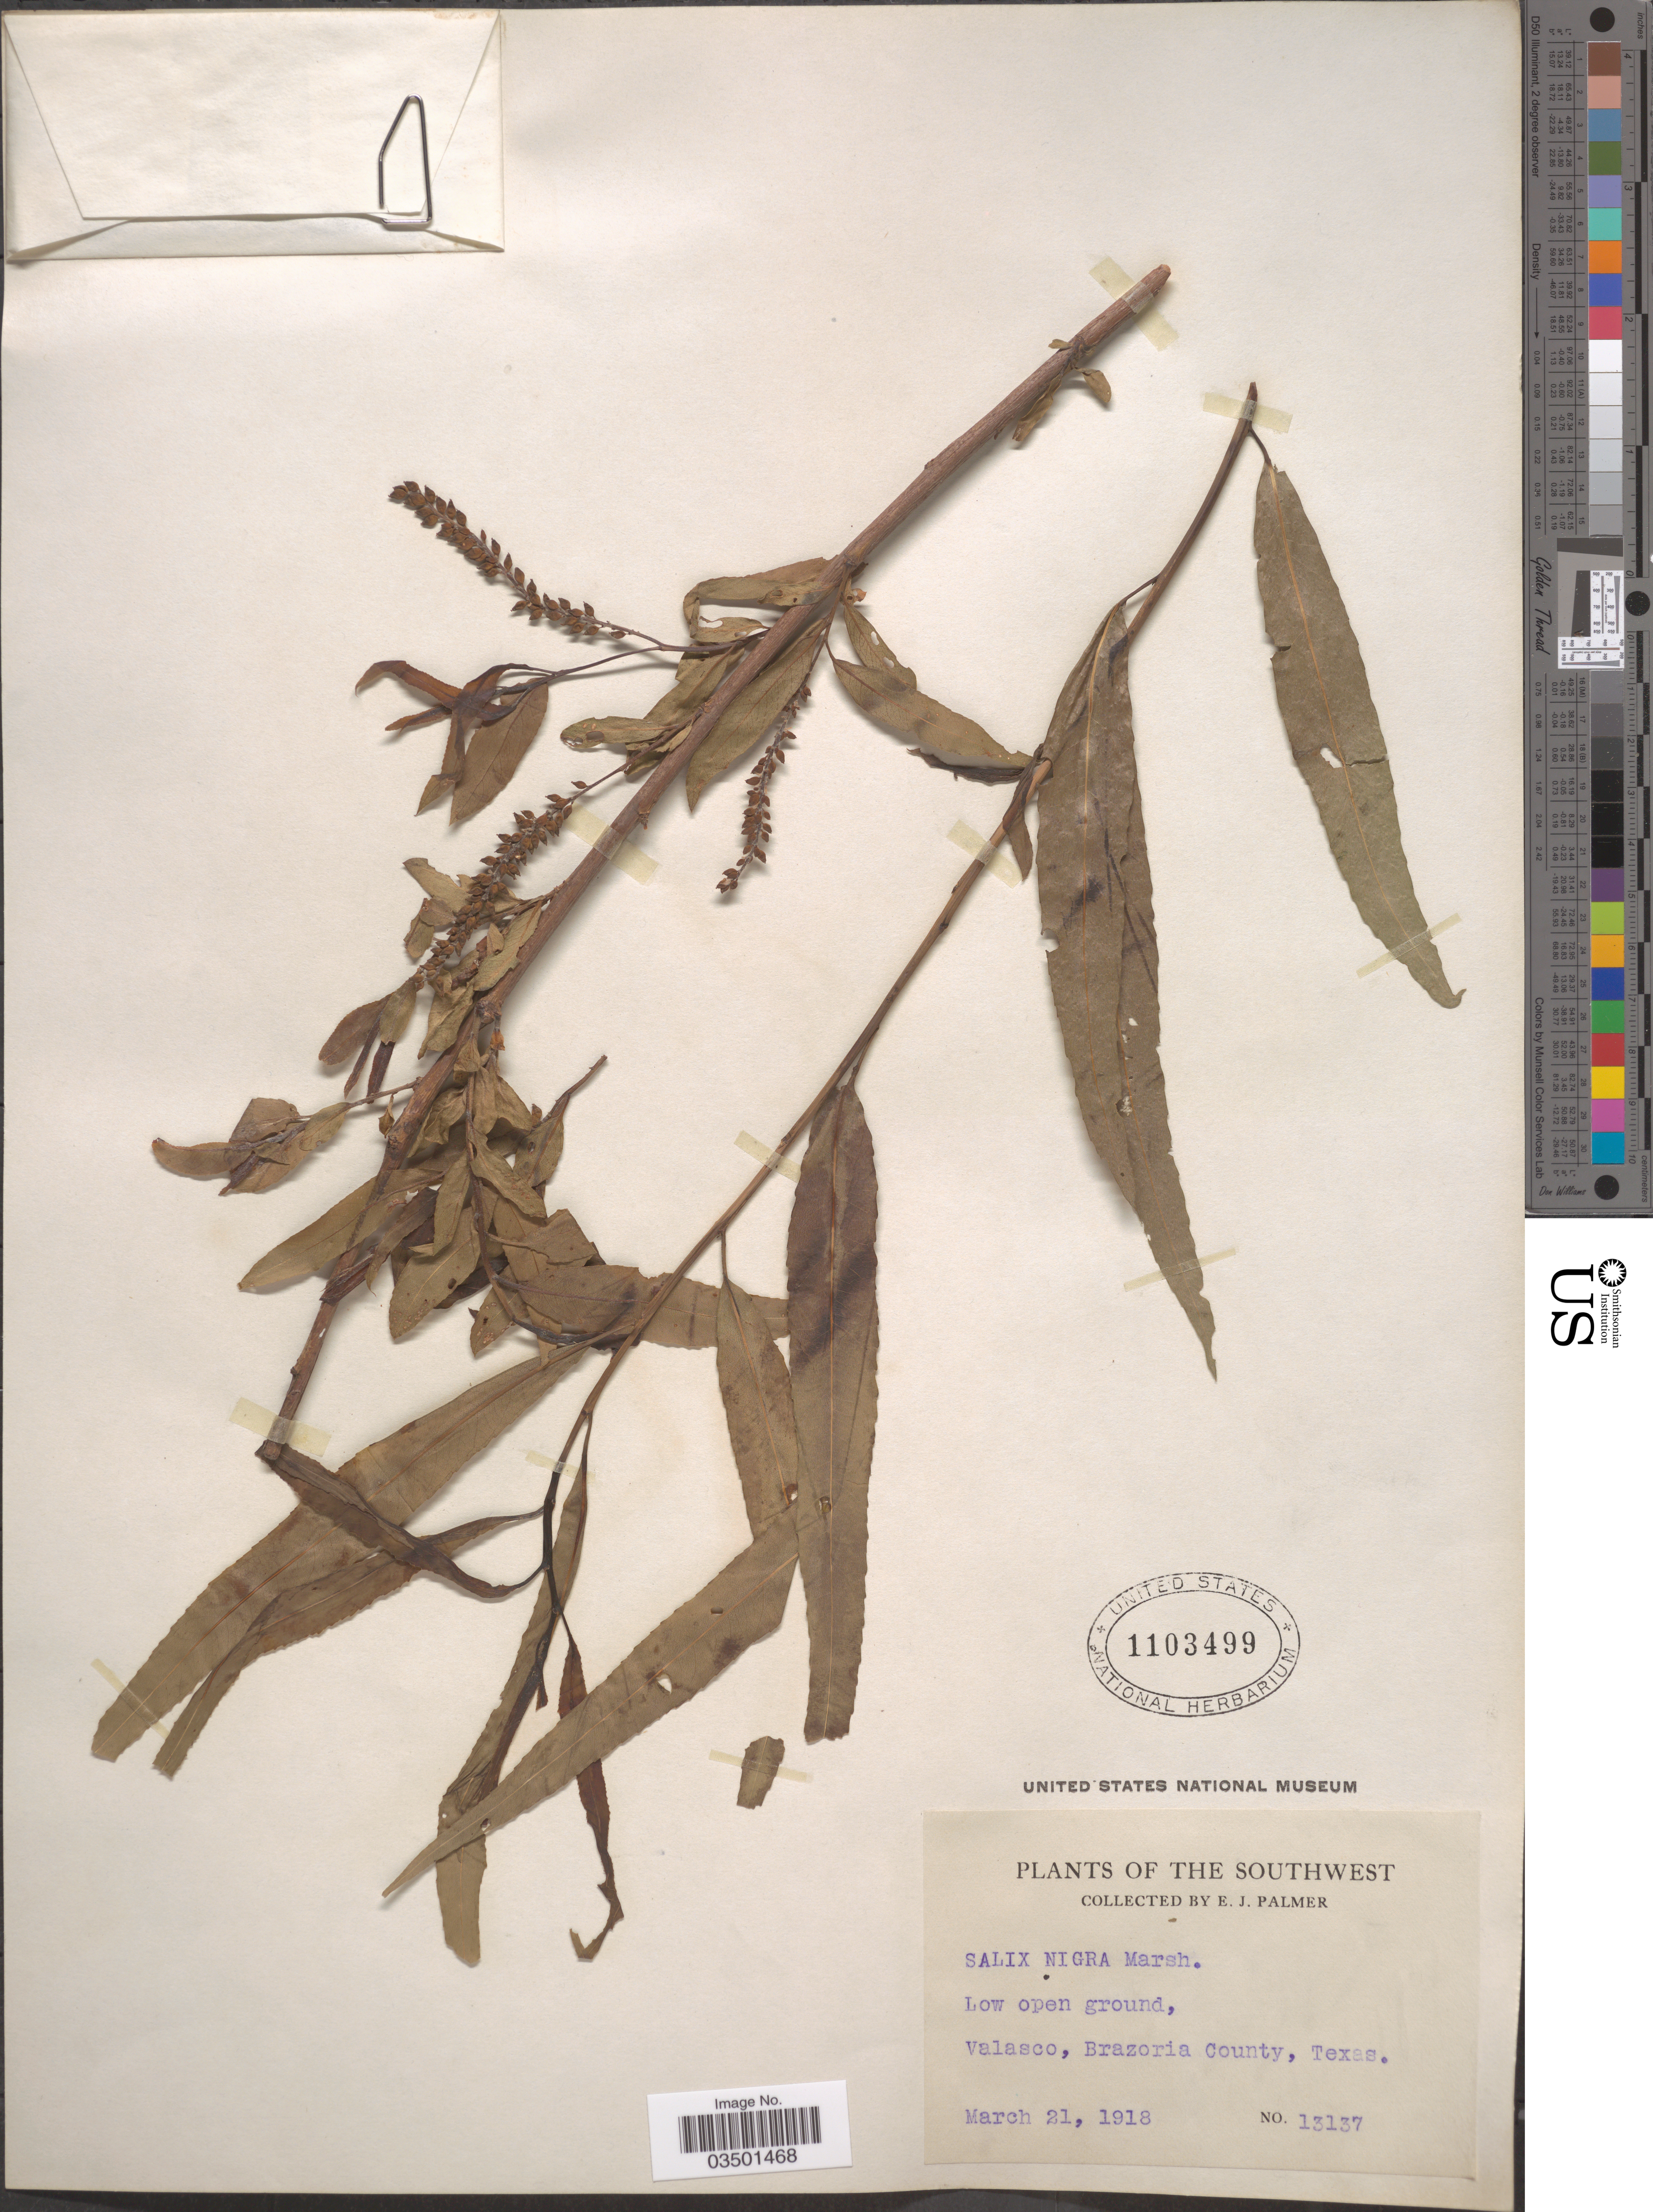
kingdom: Plantae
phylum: Tracheophyta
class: Magnoliopsida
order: Malpighiales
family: Salicaceae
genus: Salix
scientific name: Salix nigra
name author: Marshall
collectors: E. J. Palmer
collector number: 13137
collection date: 1918-03-21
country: United States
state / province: Texas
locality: The Southwest, Low open ground, Valasco, Brazoria County.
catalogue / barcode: US 1103499